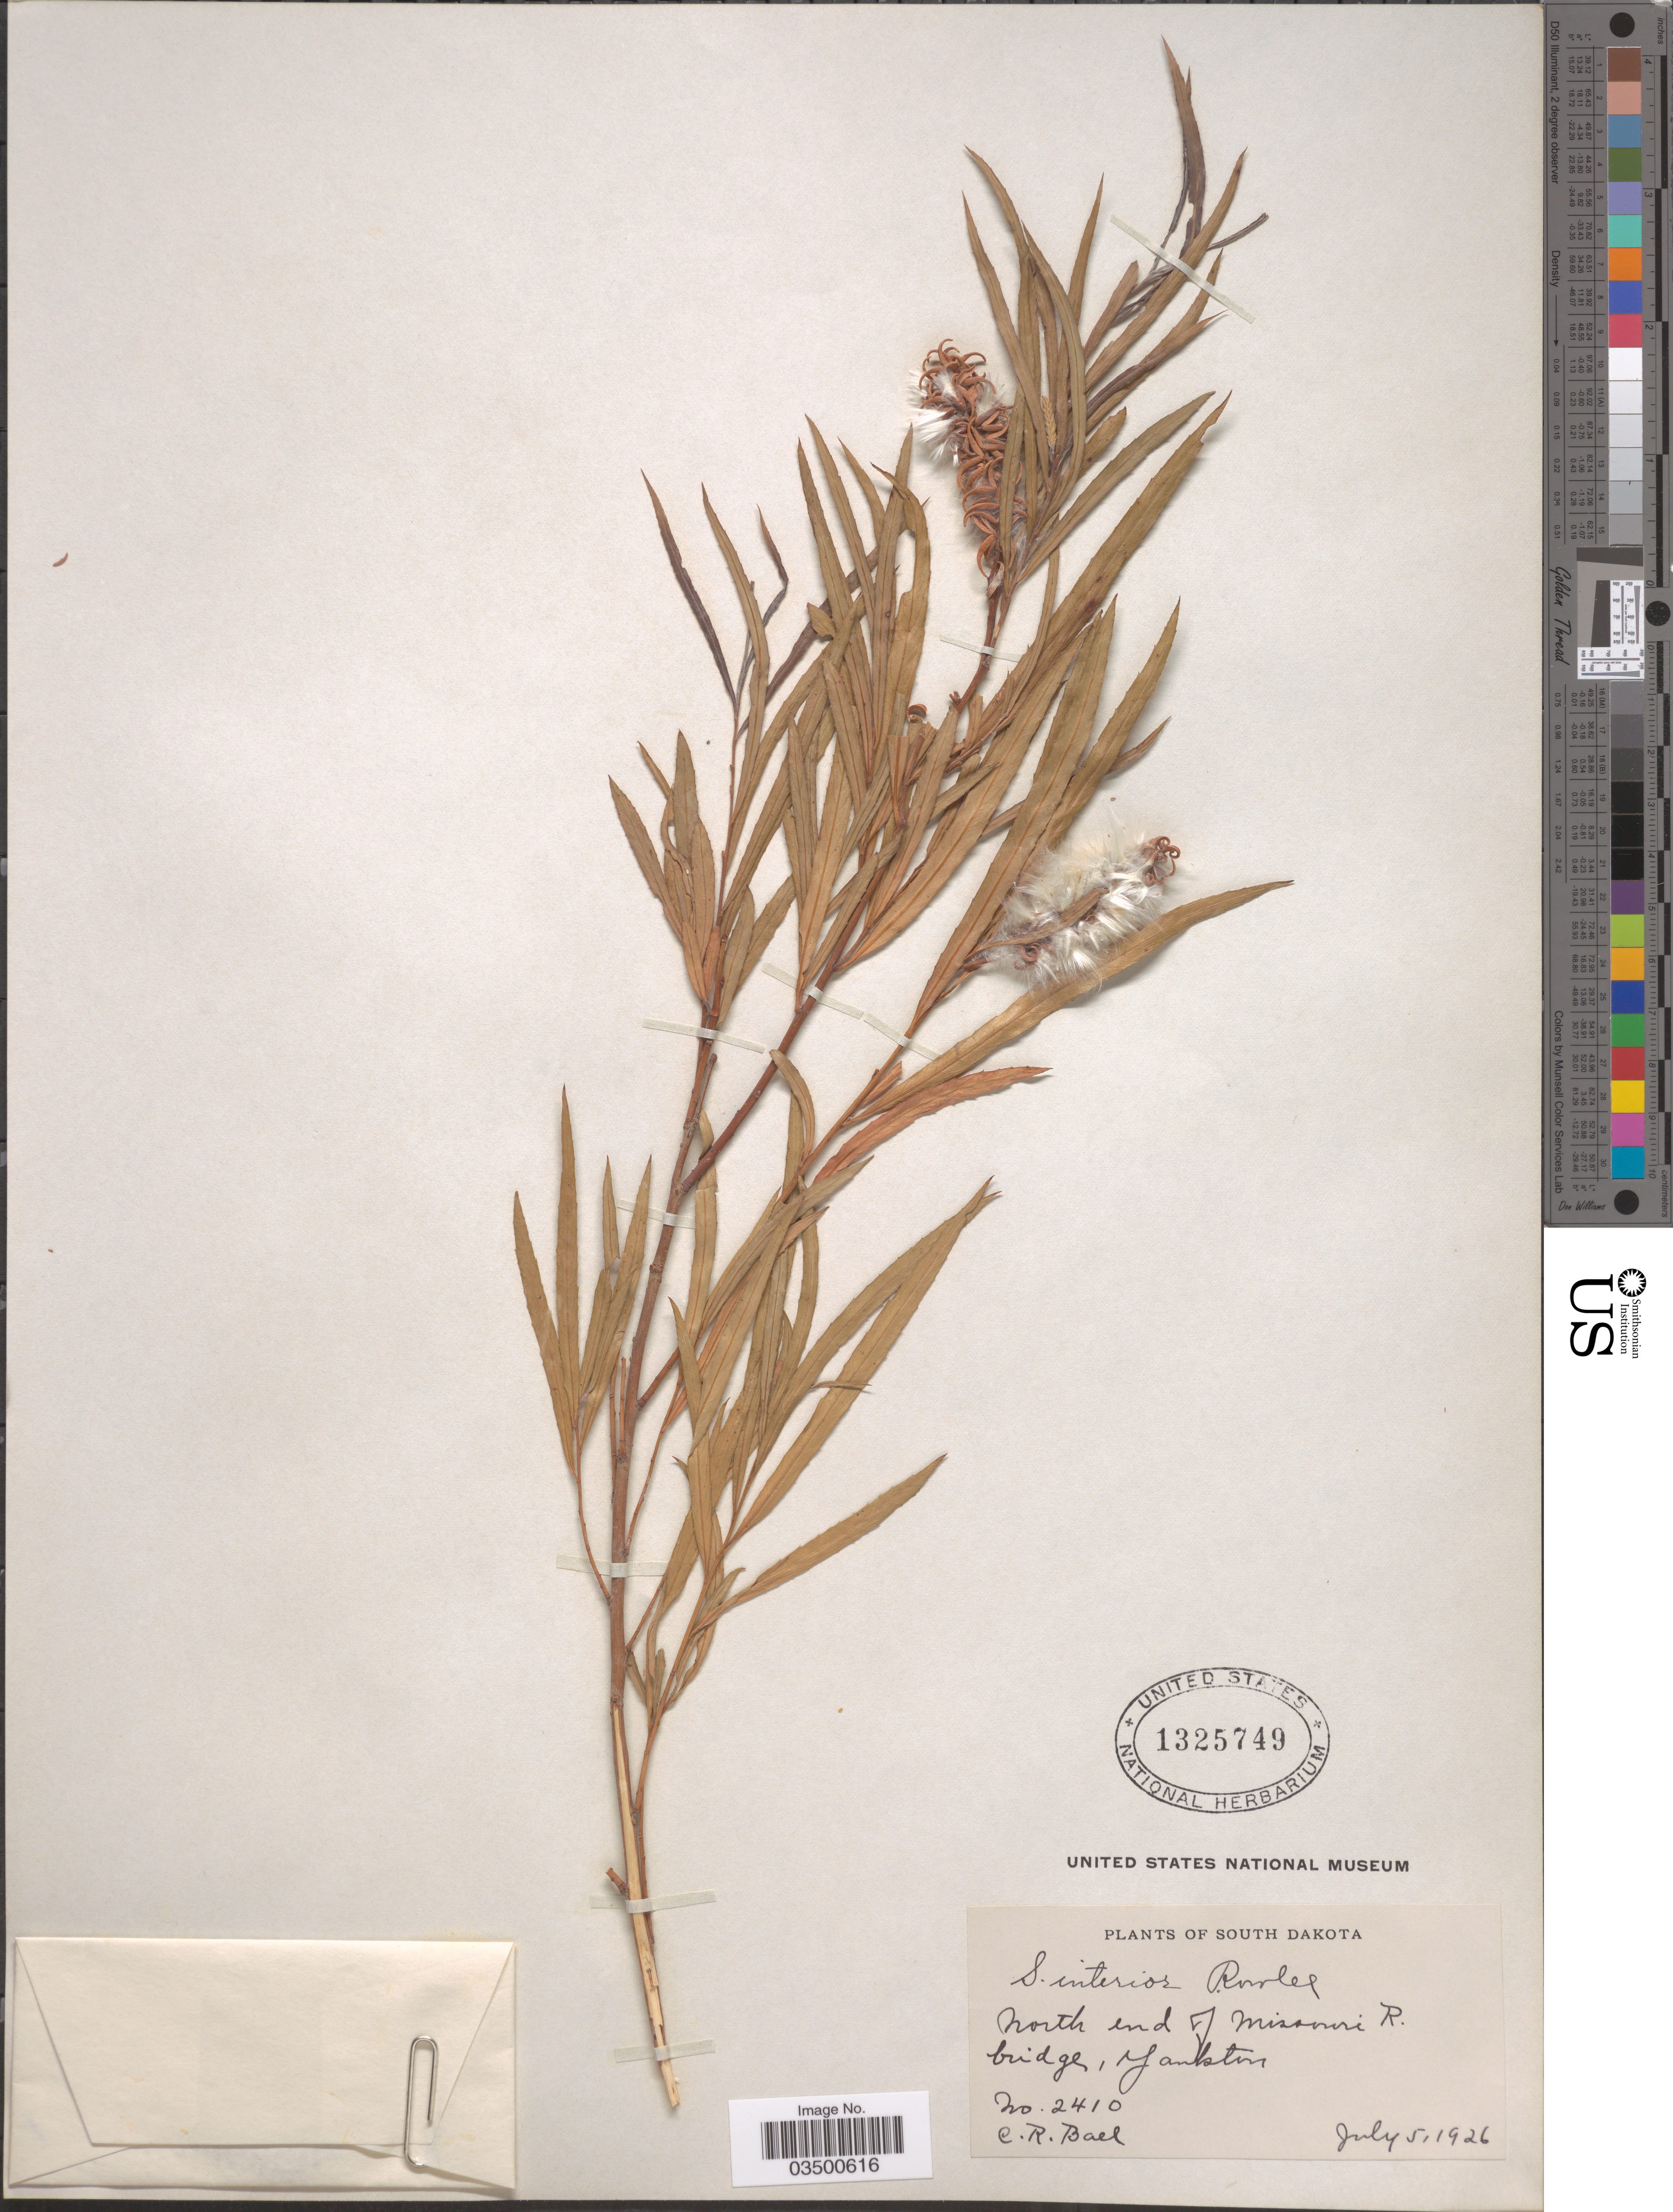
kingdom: Plantae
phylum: Tracheophyta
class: Magnoliopsida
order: Malpighiales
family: Salicaceae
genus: Salix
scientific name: Salix interior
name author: Rowlee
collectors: C. R. Ball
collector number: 2410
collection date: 1926-07-05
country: United States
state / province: South Dakota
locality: North end of Missouri R. bridge, Yankton.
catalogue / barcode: US 1325749